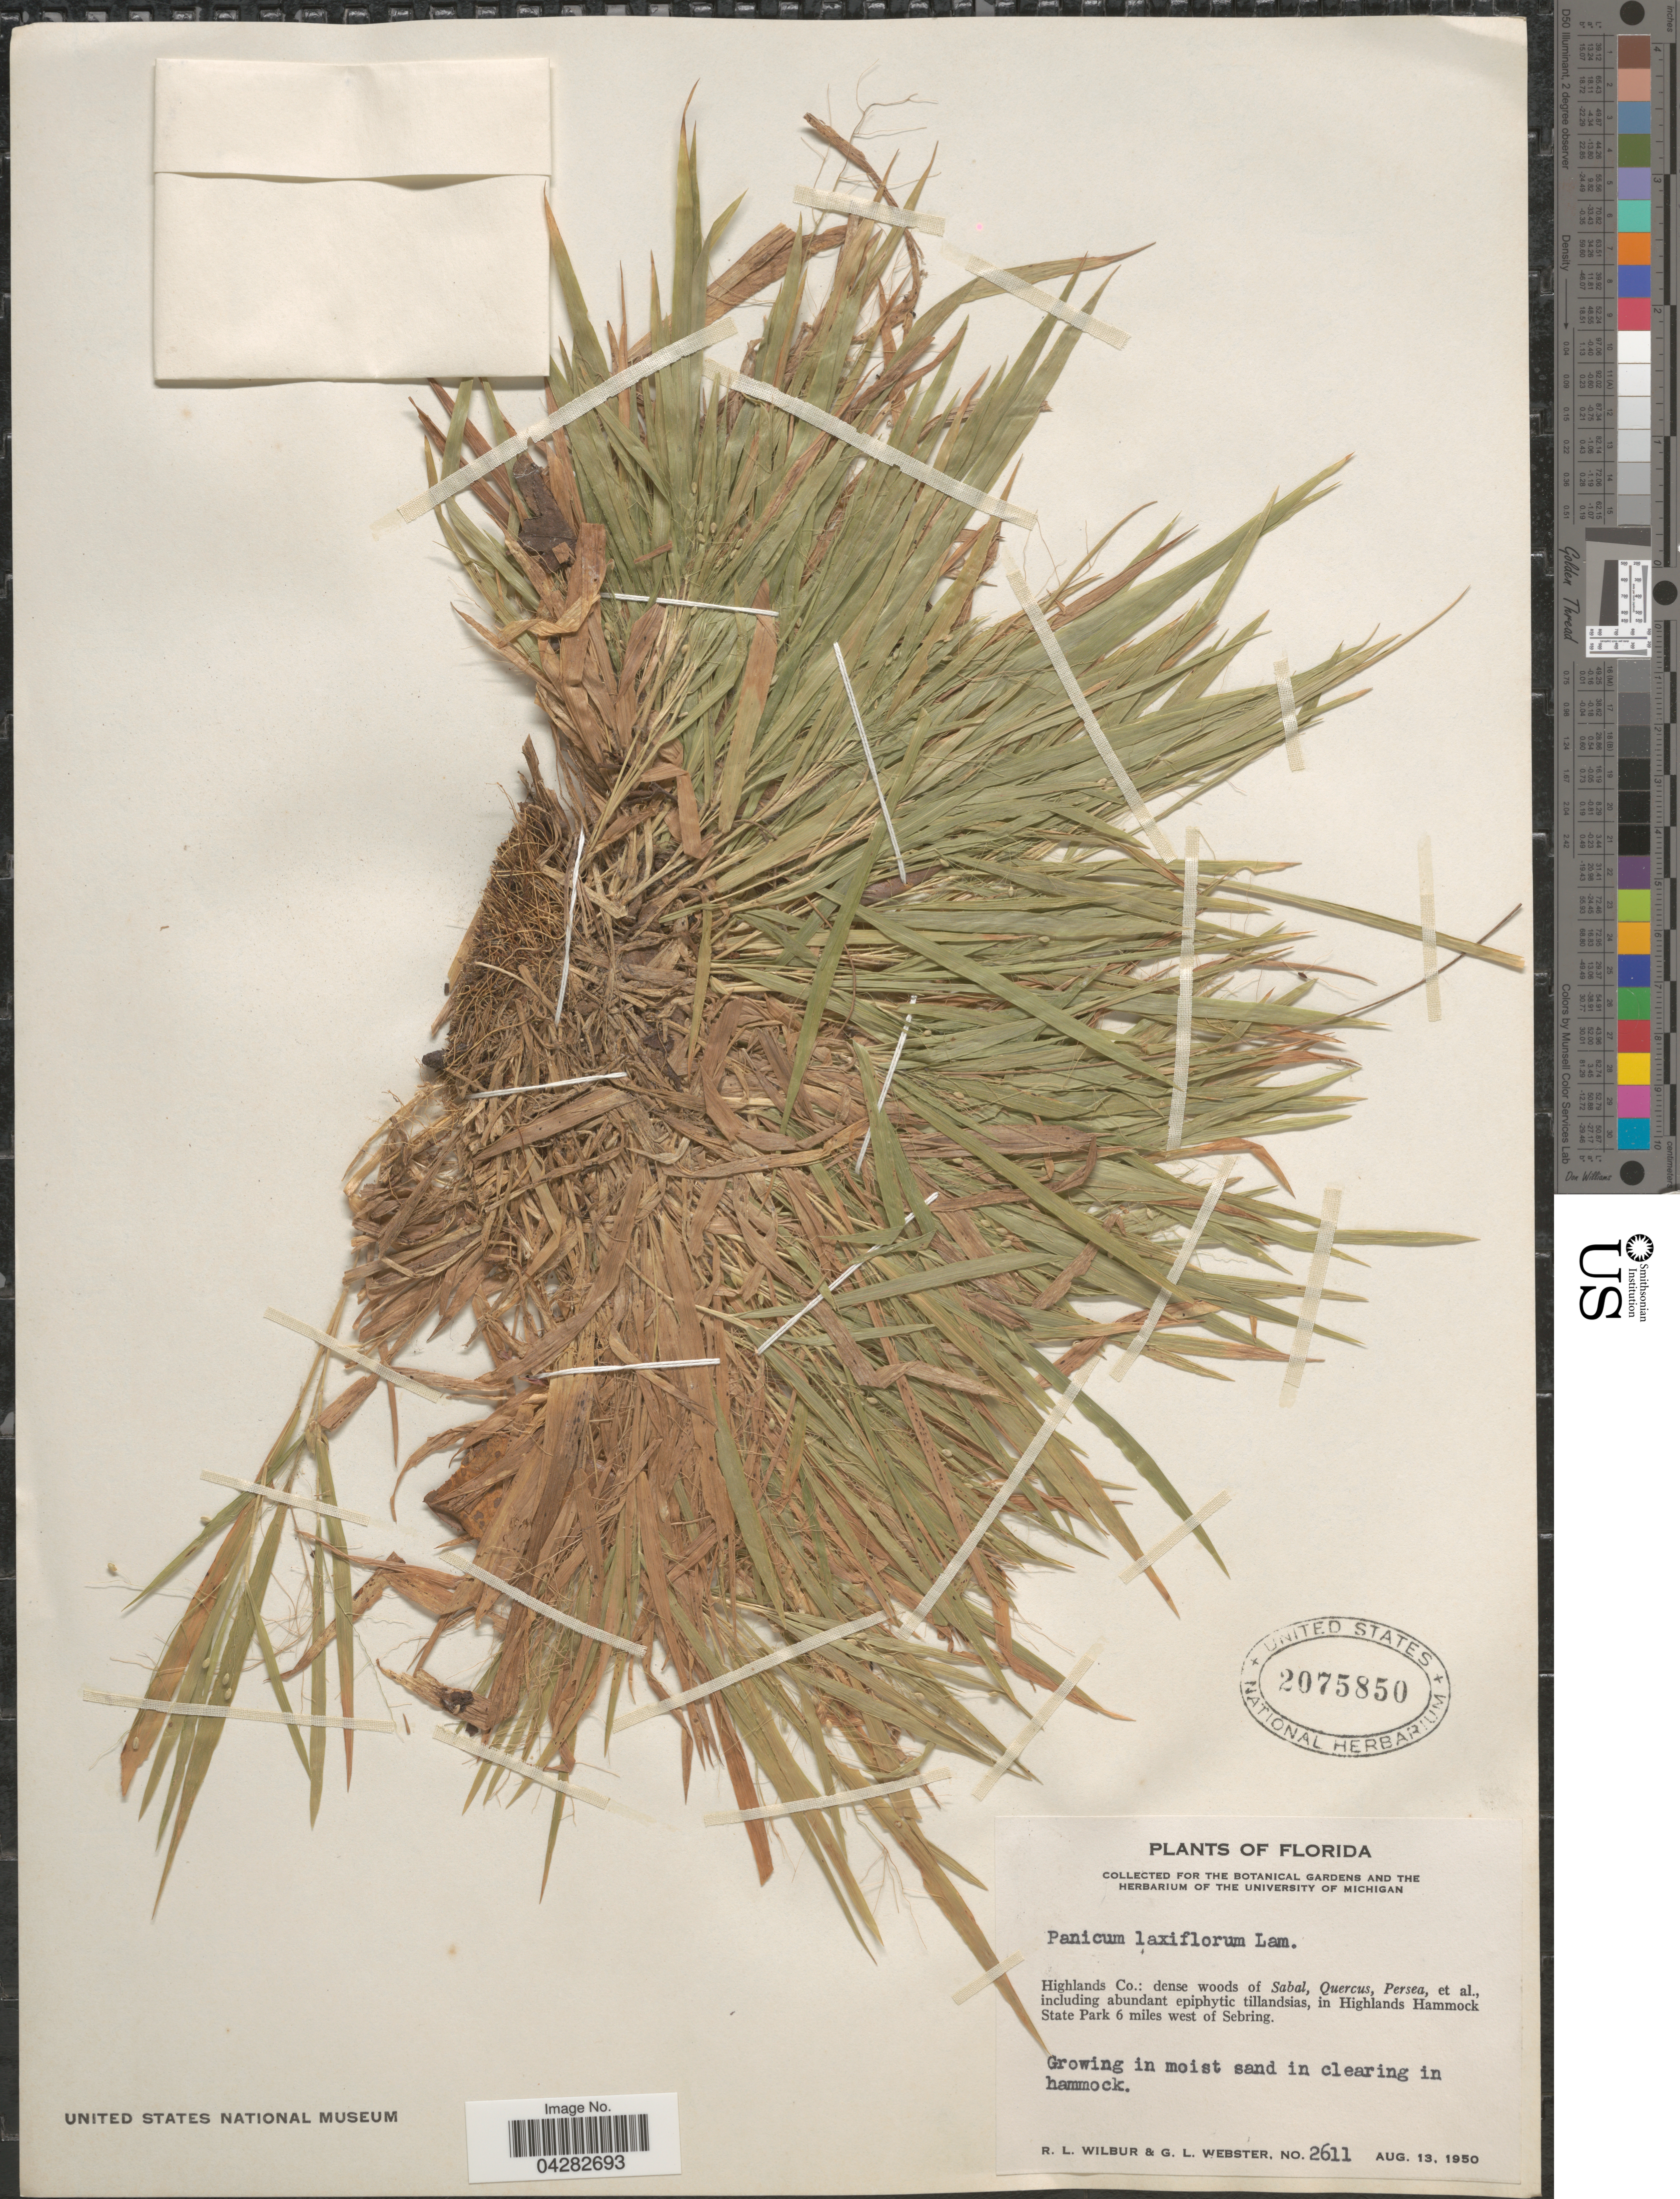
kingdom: Plantae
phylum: Tracheophyta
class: Liliopsida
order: Poales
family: Poaceae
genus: Dichanthelium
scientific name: Dichanthelium laxiflorum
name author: (Lam.) Gould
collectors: R. L. Wilbur & G. L. Webster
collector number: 2611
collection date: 1950-08-13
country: United States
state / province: Florida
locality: Highlands Co.: in Highlands Hammock State Park 6 miles west of Sebring. In clearing in hammock.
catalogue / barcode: US 2075850